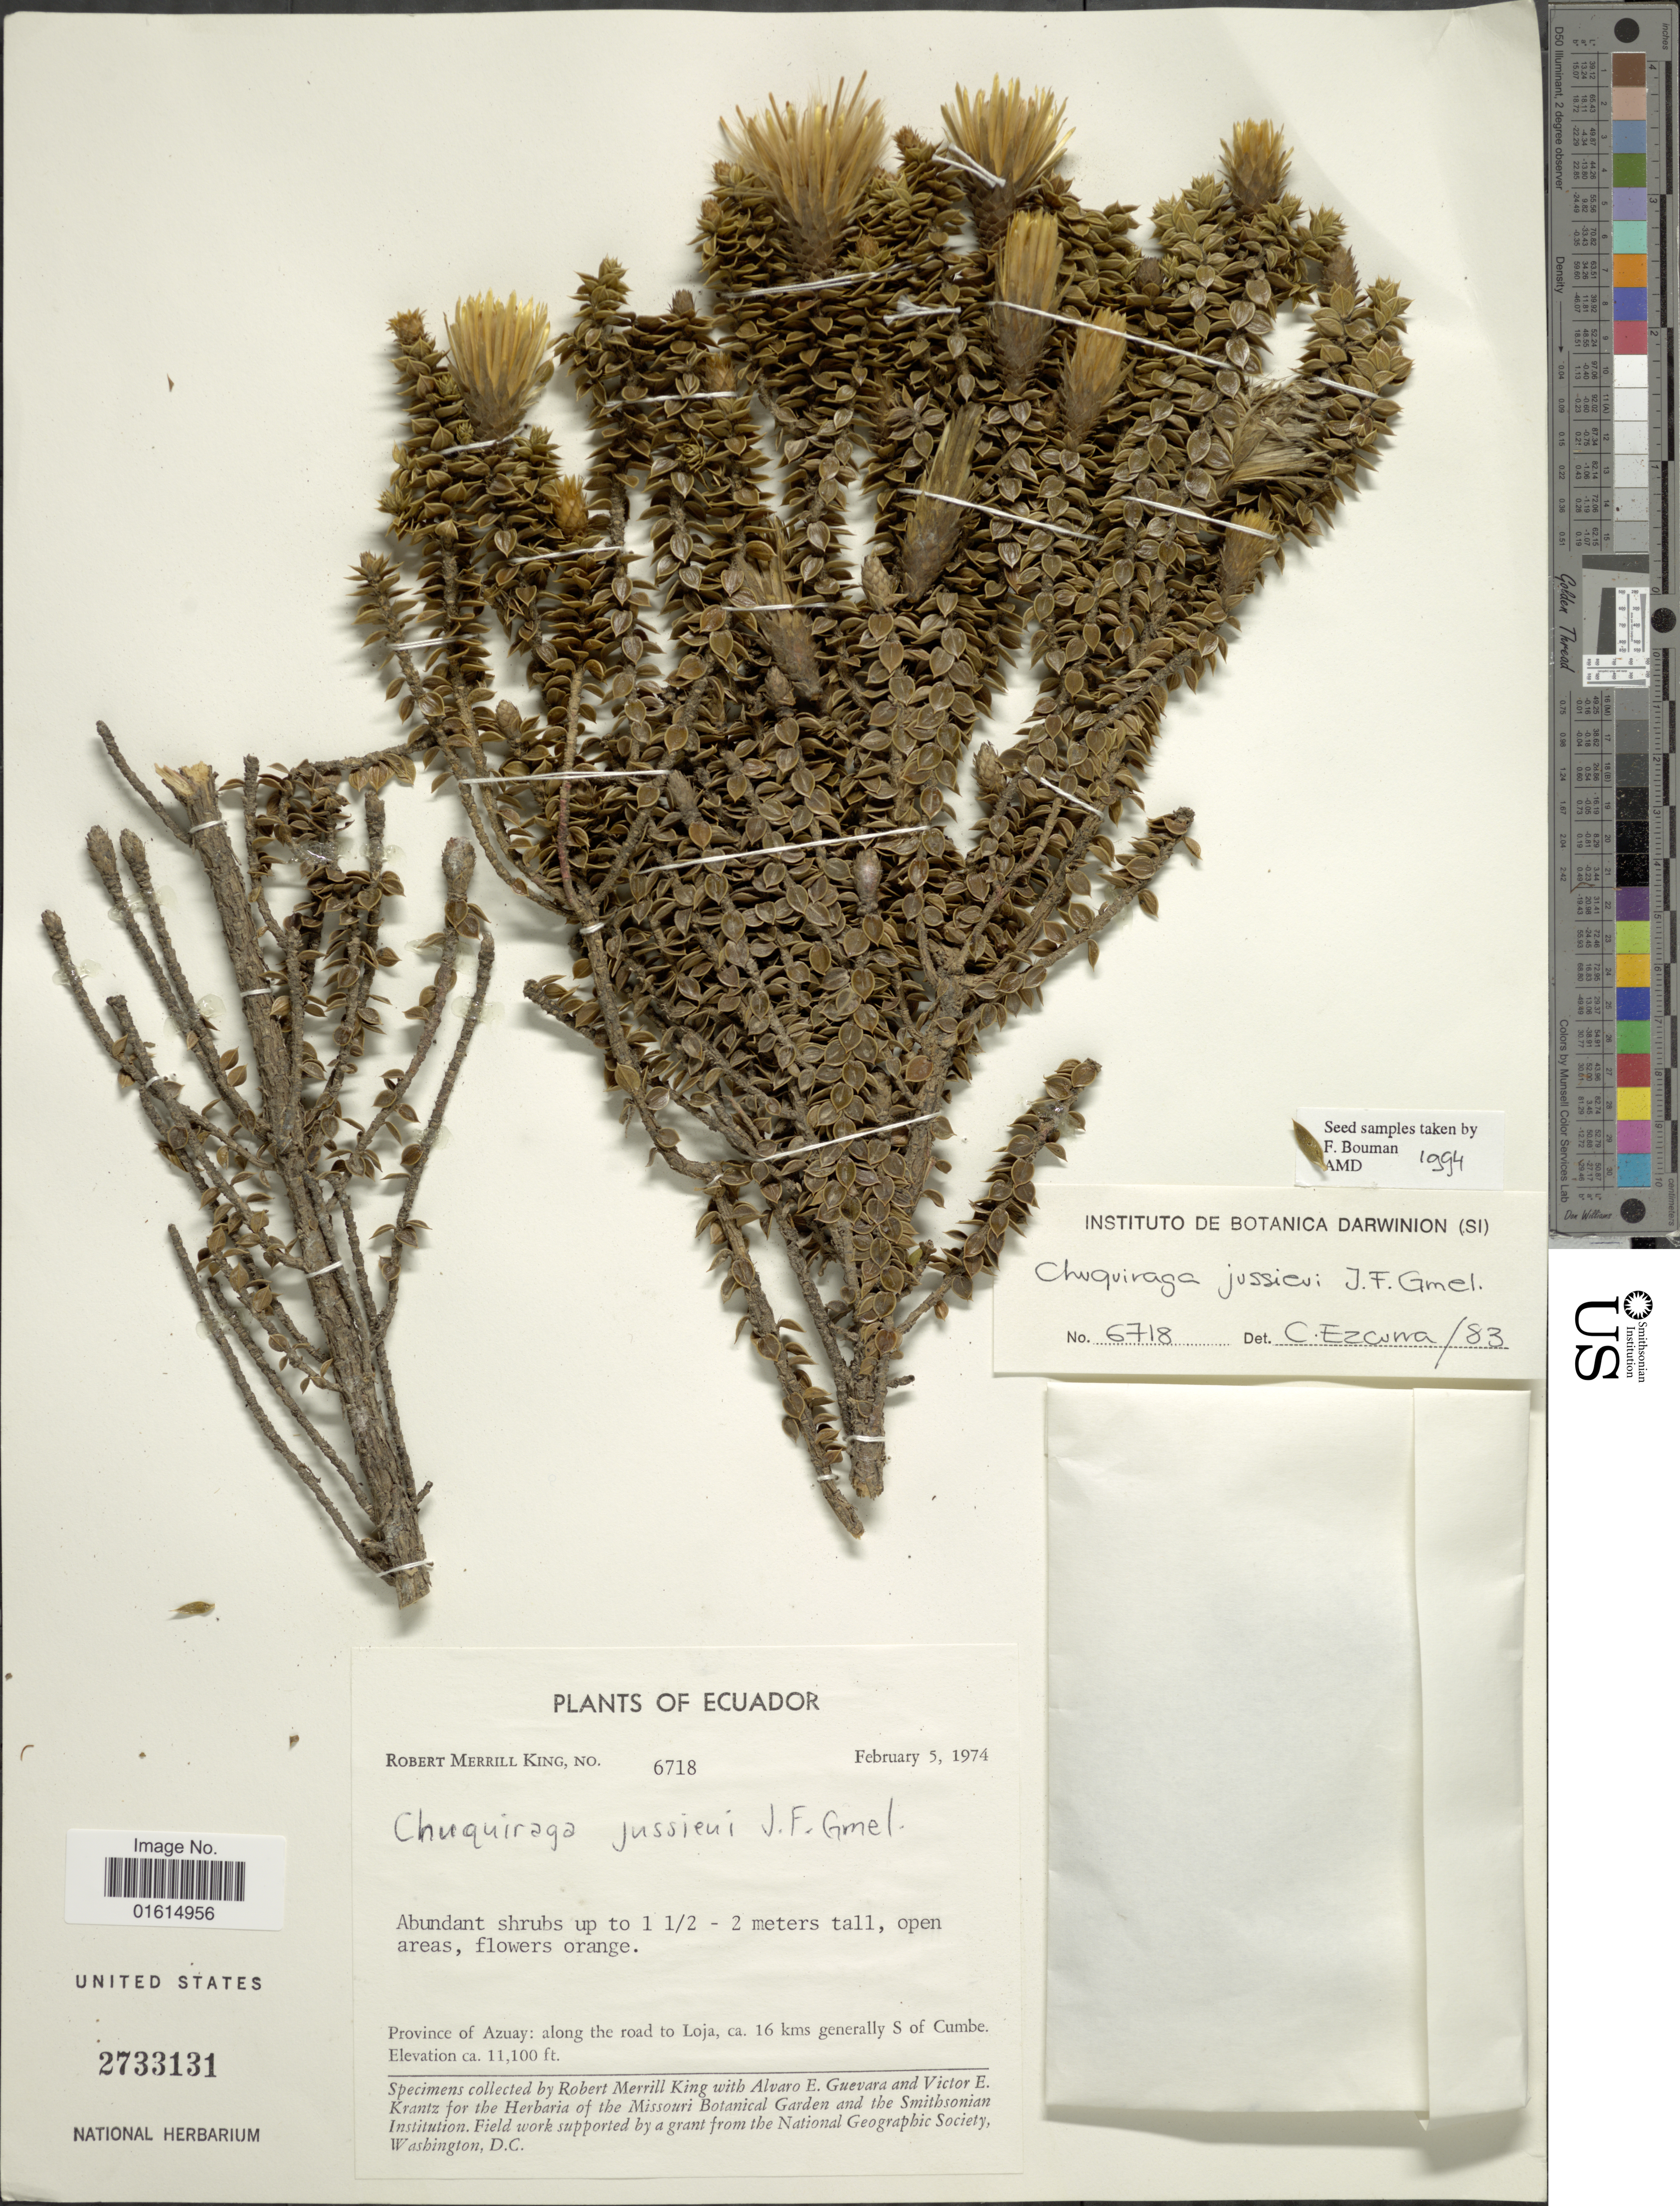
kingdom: Plantae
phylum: Tracheophyta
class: Magnoliopsida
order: Asterales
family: Asteraceae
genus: Chuquiraga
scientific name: Chuquiraga jussieui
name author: J.F. Gmel.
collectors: R. M. King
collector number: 6718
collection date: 1974-02-05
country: Ecuador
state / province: Azuay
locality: Province of Azuay, along the road to Loja, ca 16 kms generally S of Cumbe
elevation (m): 3383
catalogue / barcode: US 2733131